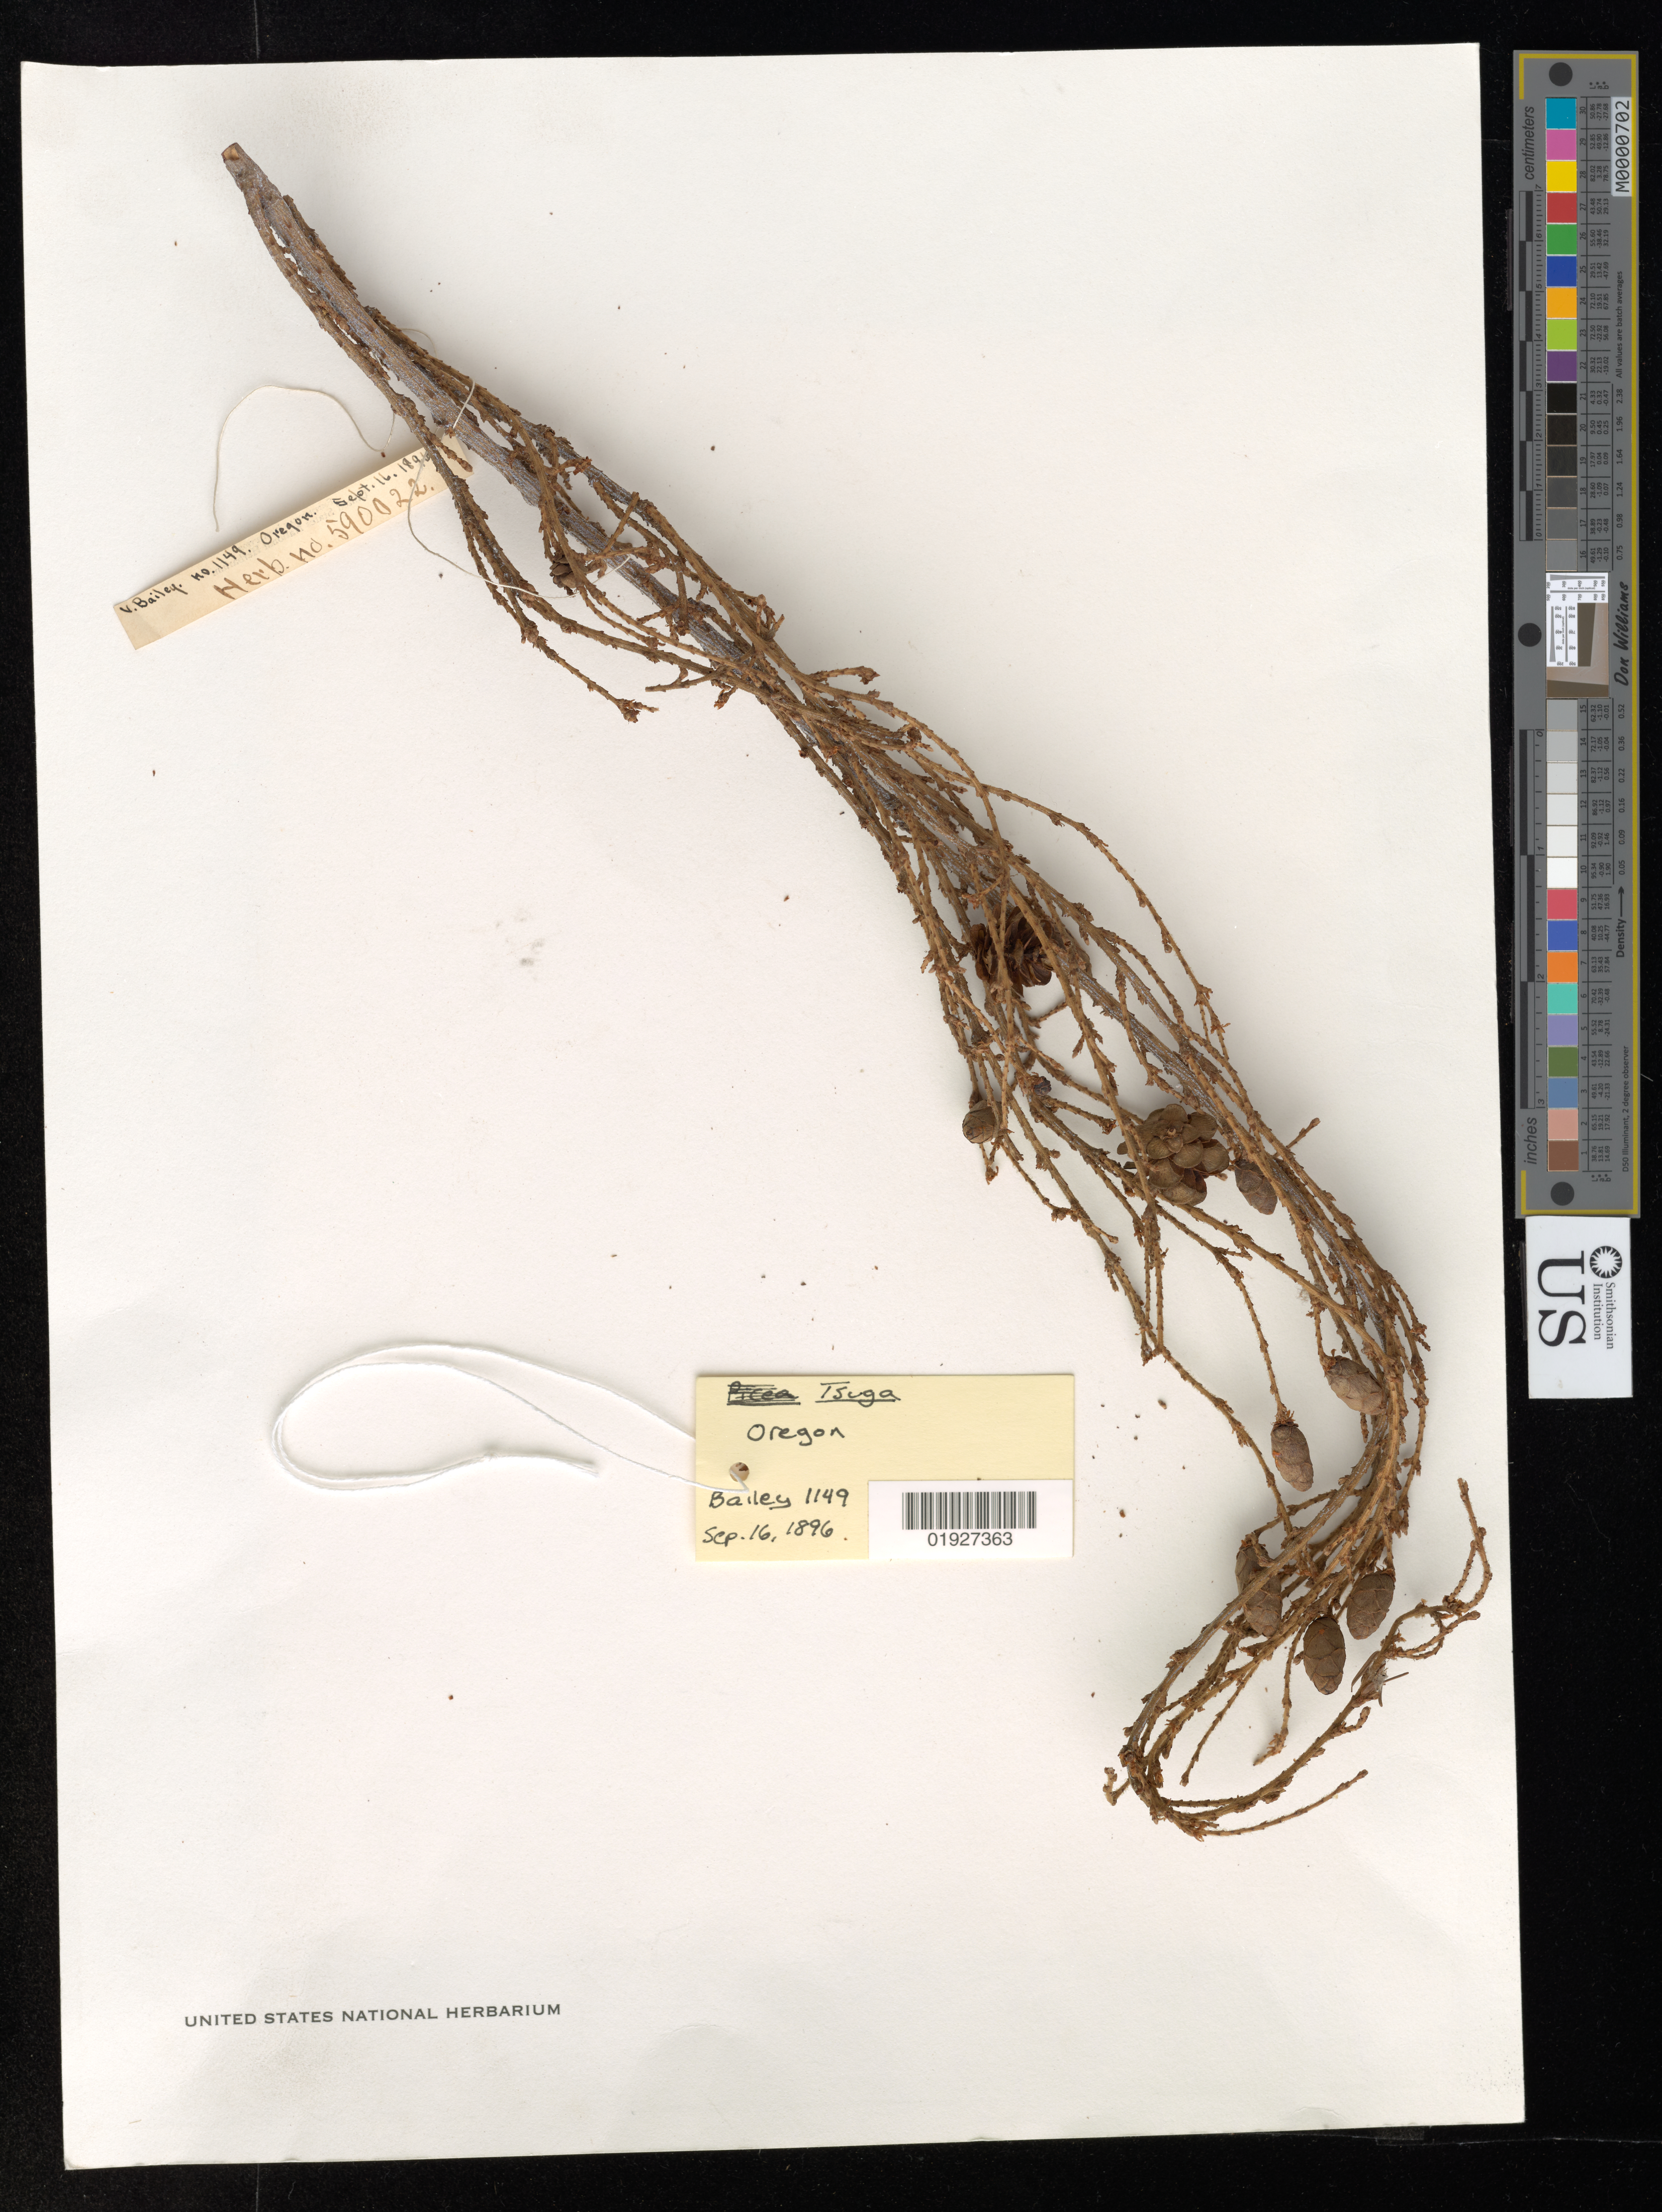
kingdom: Plantae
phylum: Tracheophyta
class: Pinopsida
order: Pinales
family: Pinaceae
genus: Tsuga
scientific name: Tsuga caroliniana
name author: Engelm.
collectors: V. O. Bailey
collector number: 1149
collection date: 1896-09-16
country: United States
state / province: Oregon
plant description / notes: Herb. no. 590022; Identification is unclear. The specimen is filed in a box labelled Tsuga caroliniana and heterphylla. There is no specific identification on the tag.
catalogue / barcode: US 590022